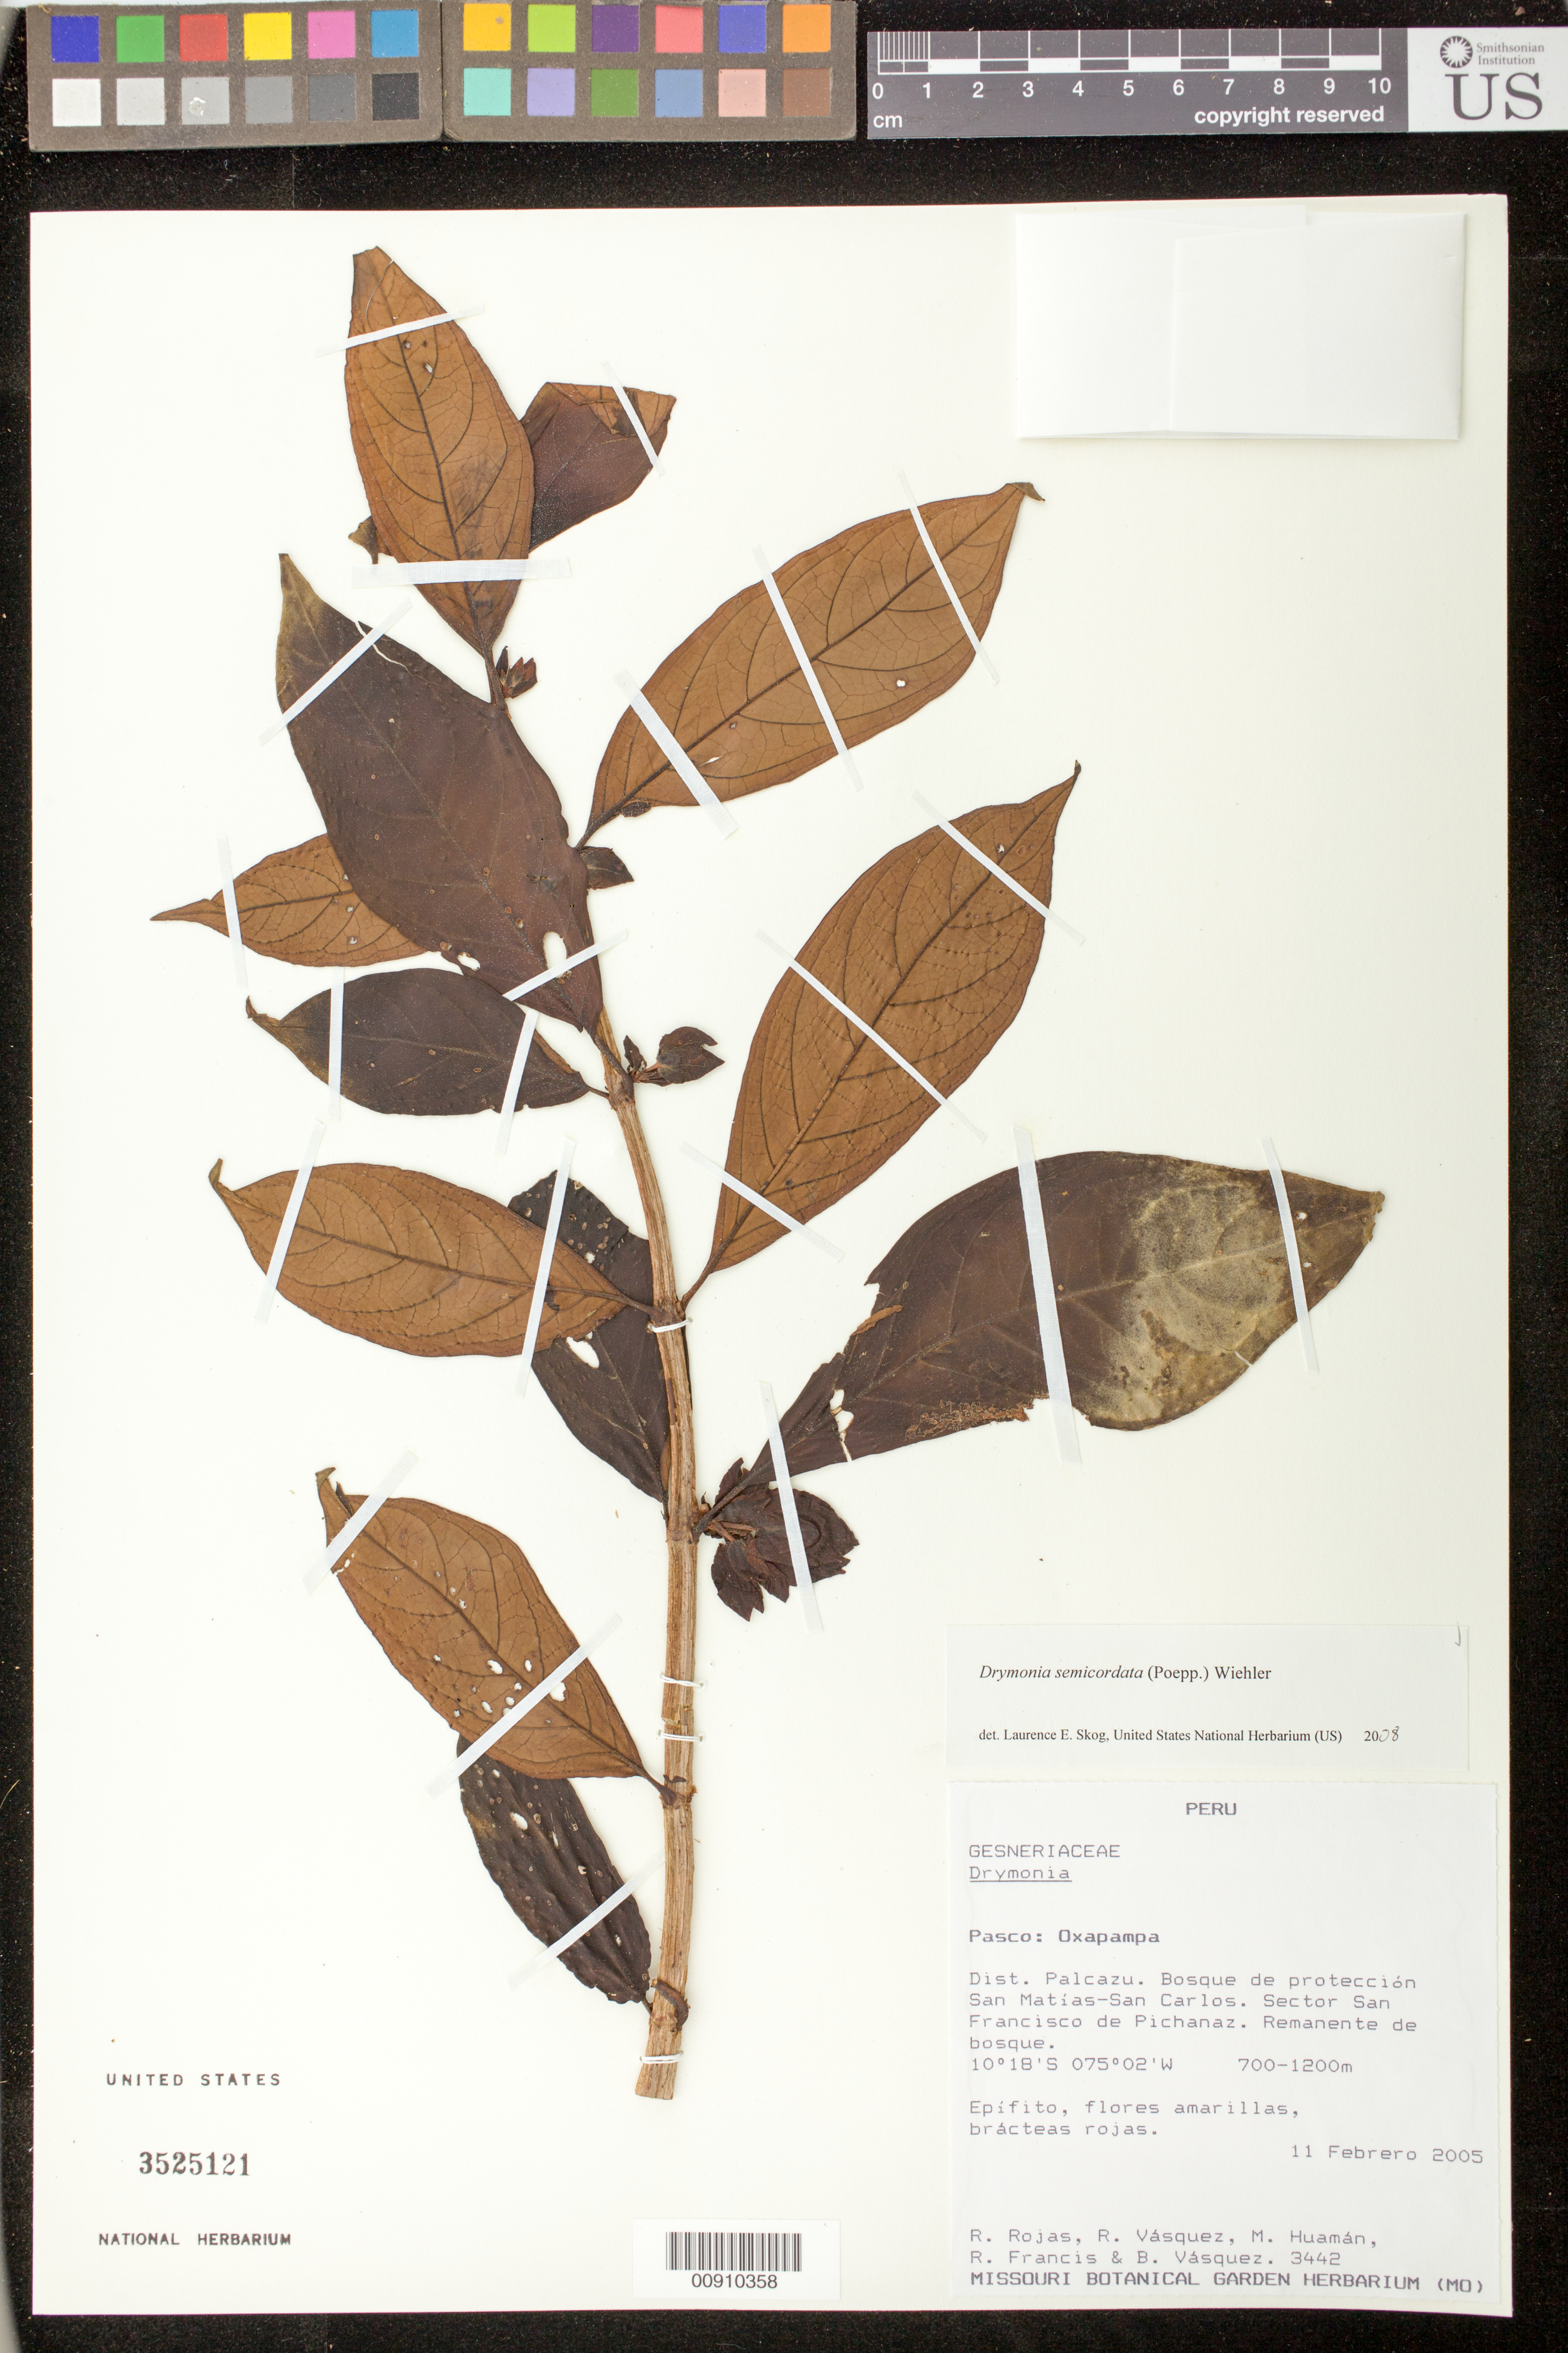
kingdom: Plantae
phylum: Tracheophyta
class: Magnoliopsida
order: Lamiales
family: Gesneriaceae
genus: Drymonia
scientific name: Drymonia semicordata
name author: (Poepp.) Wiehler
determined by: Skog, Laurence E.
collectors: R. Rojas & et al.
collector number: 3442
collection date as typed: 11 Feb 2005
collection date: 2005-02-11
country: Peru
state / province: Pasco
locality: Pasco: Oxapampa. Dist. Palcazu. Bosque de protección San Matías-San Carlos. Sector San Francisco de Pichanaz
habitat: Remanente de bosque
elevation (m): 700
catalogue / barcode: US 3525121